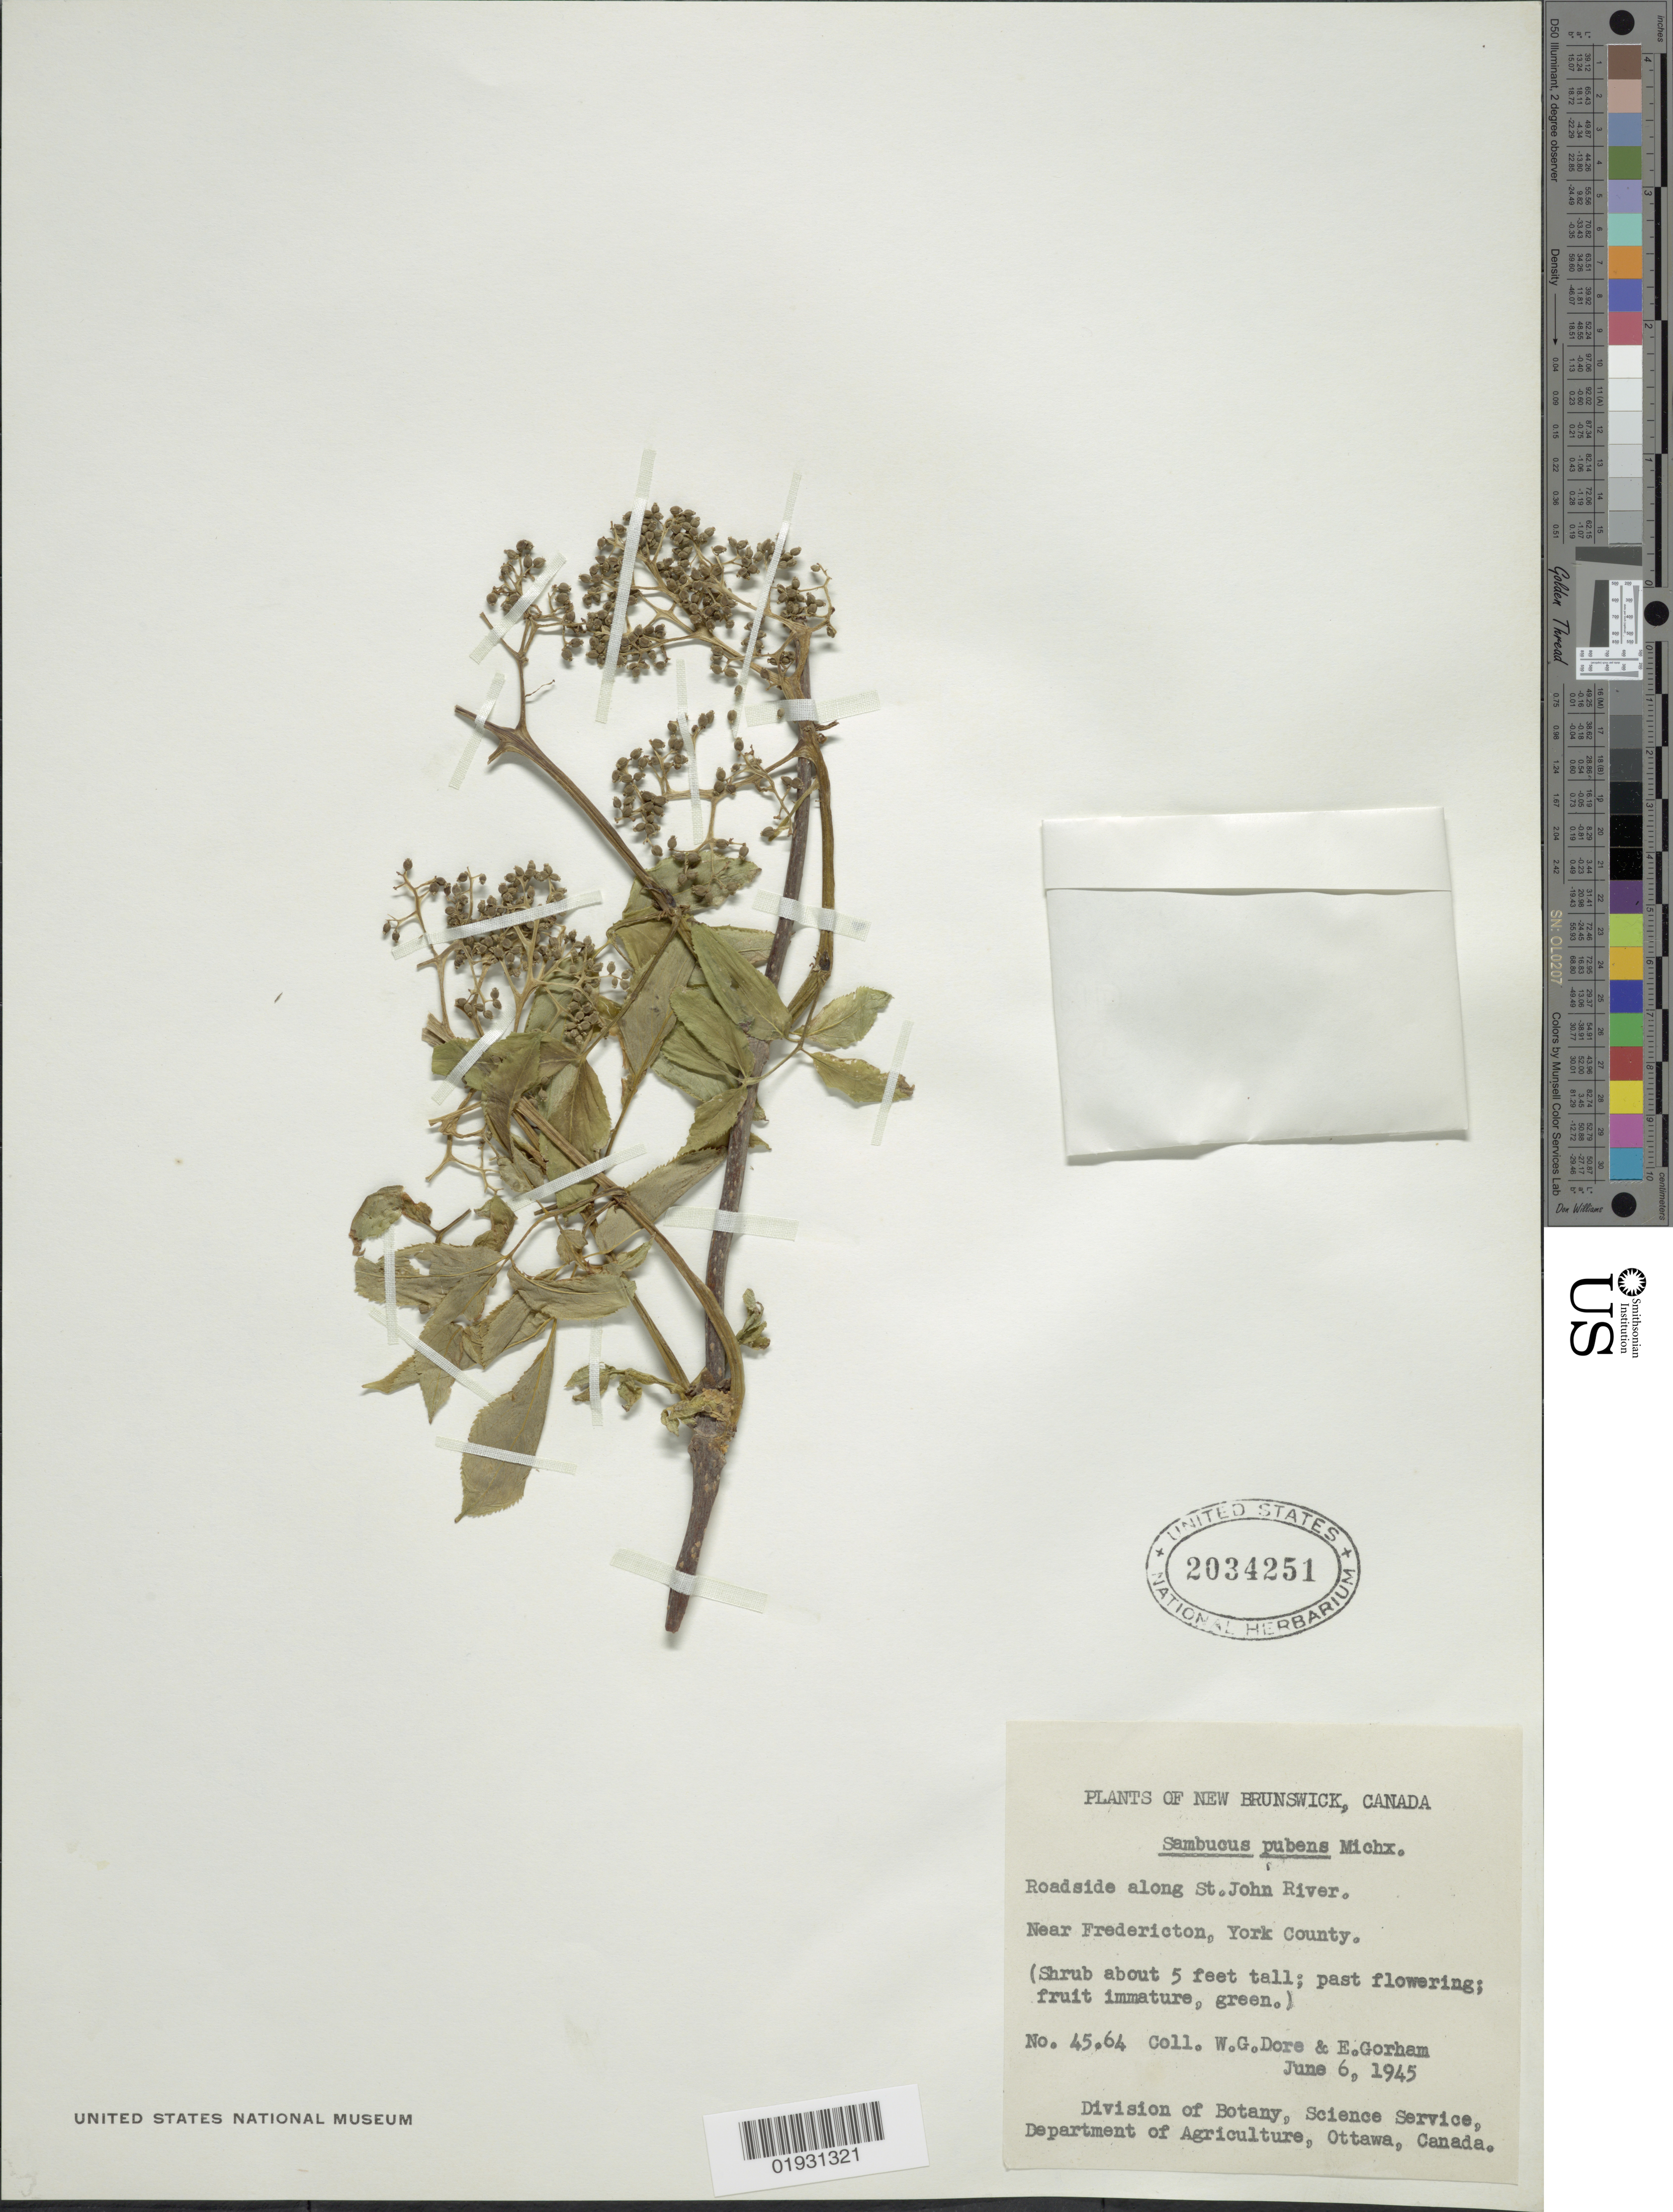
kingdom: Plantae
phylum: Tracheophyta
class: Magnoliopsida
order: Dipsacales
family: Viburnaceae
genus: Sambucus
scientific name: Sambucus racemosa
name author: L.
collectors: W. Dore & E. Gorham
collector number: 4564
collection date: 1945-06-06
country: Canada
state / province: New Brunswick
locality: Roadside along St. John River, Near Frederiction, York County.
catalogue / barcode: US 2034251